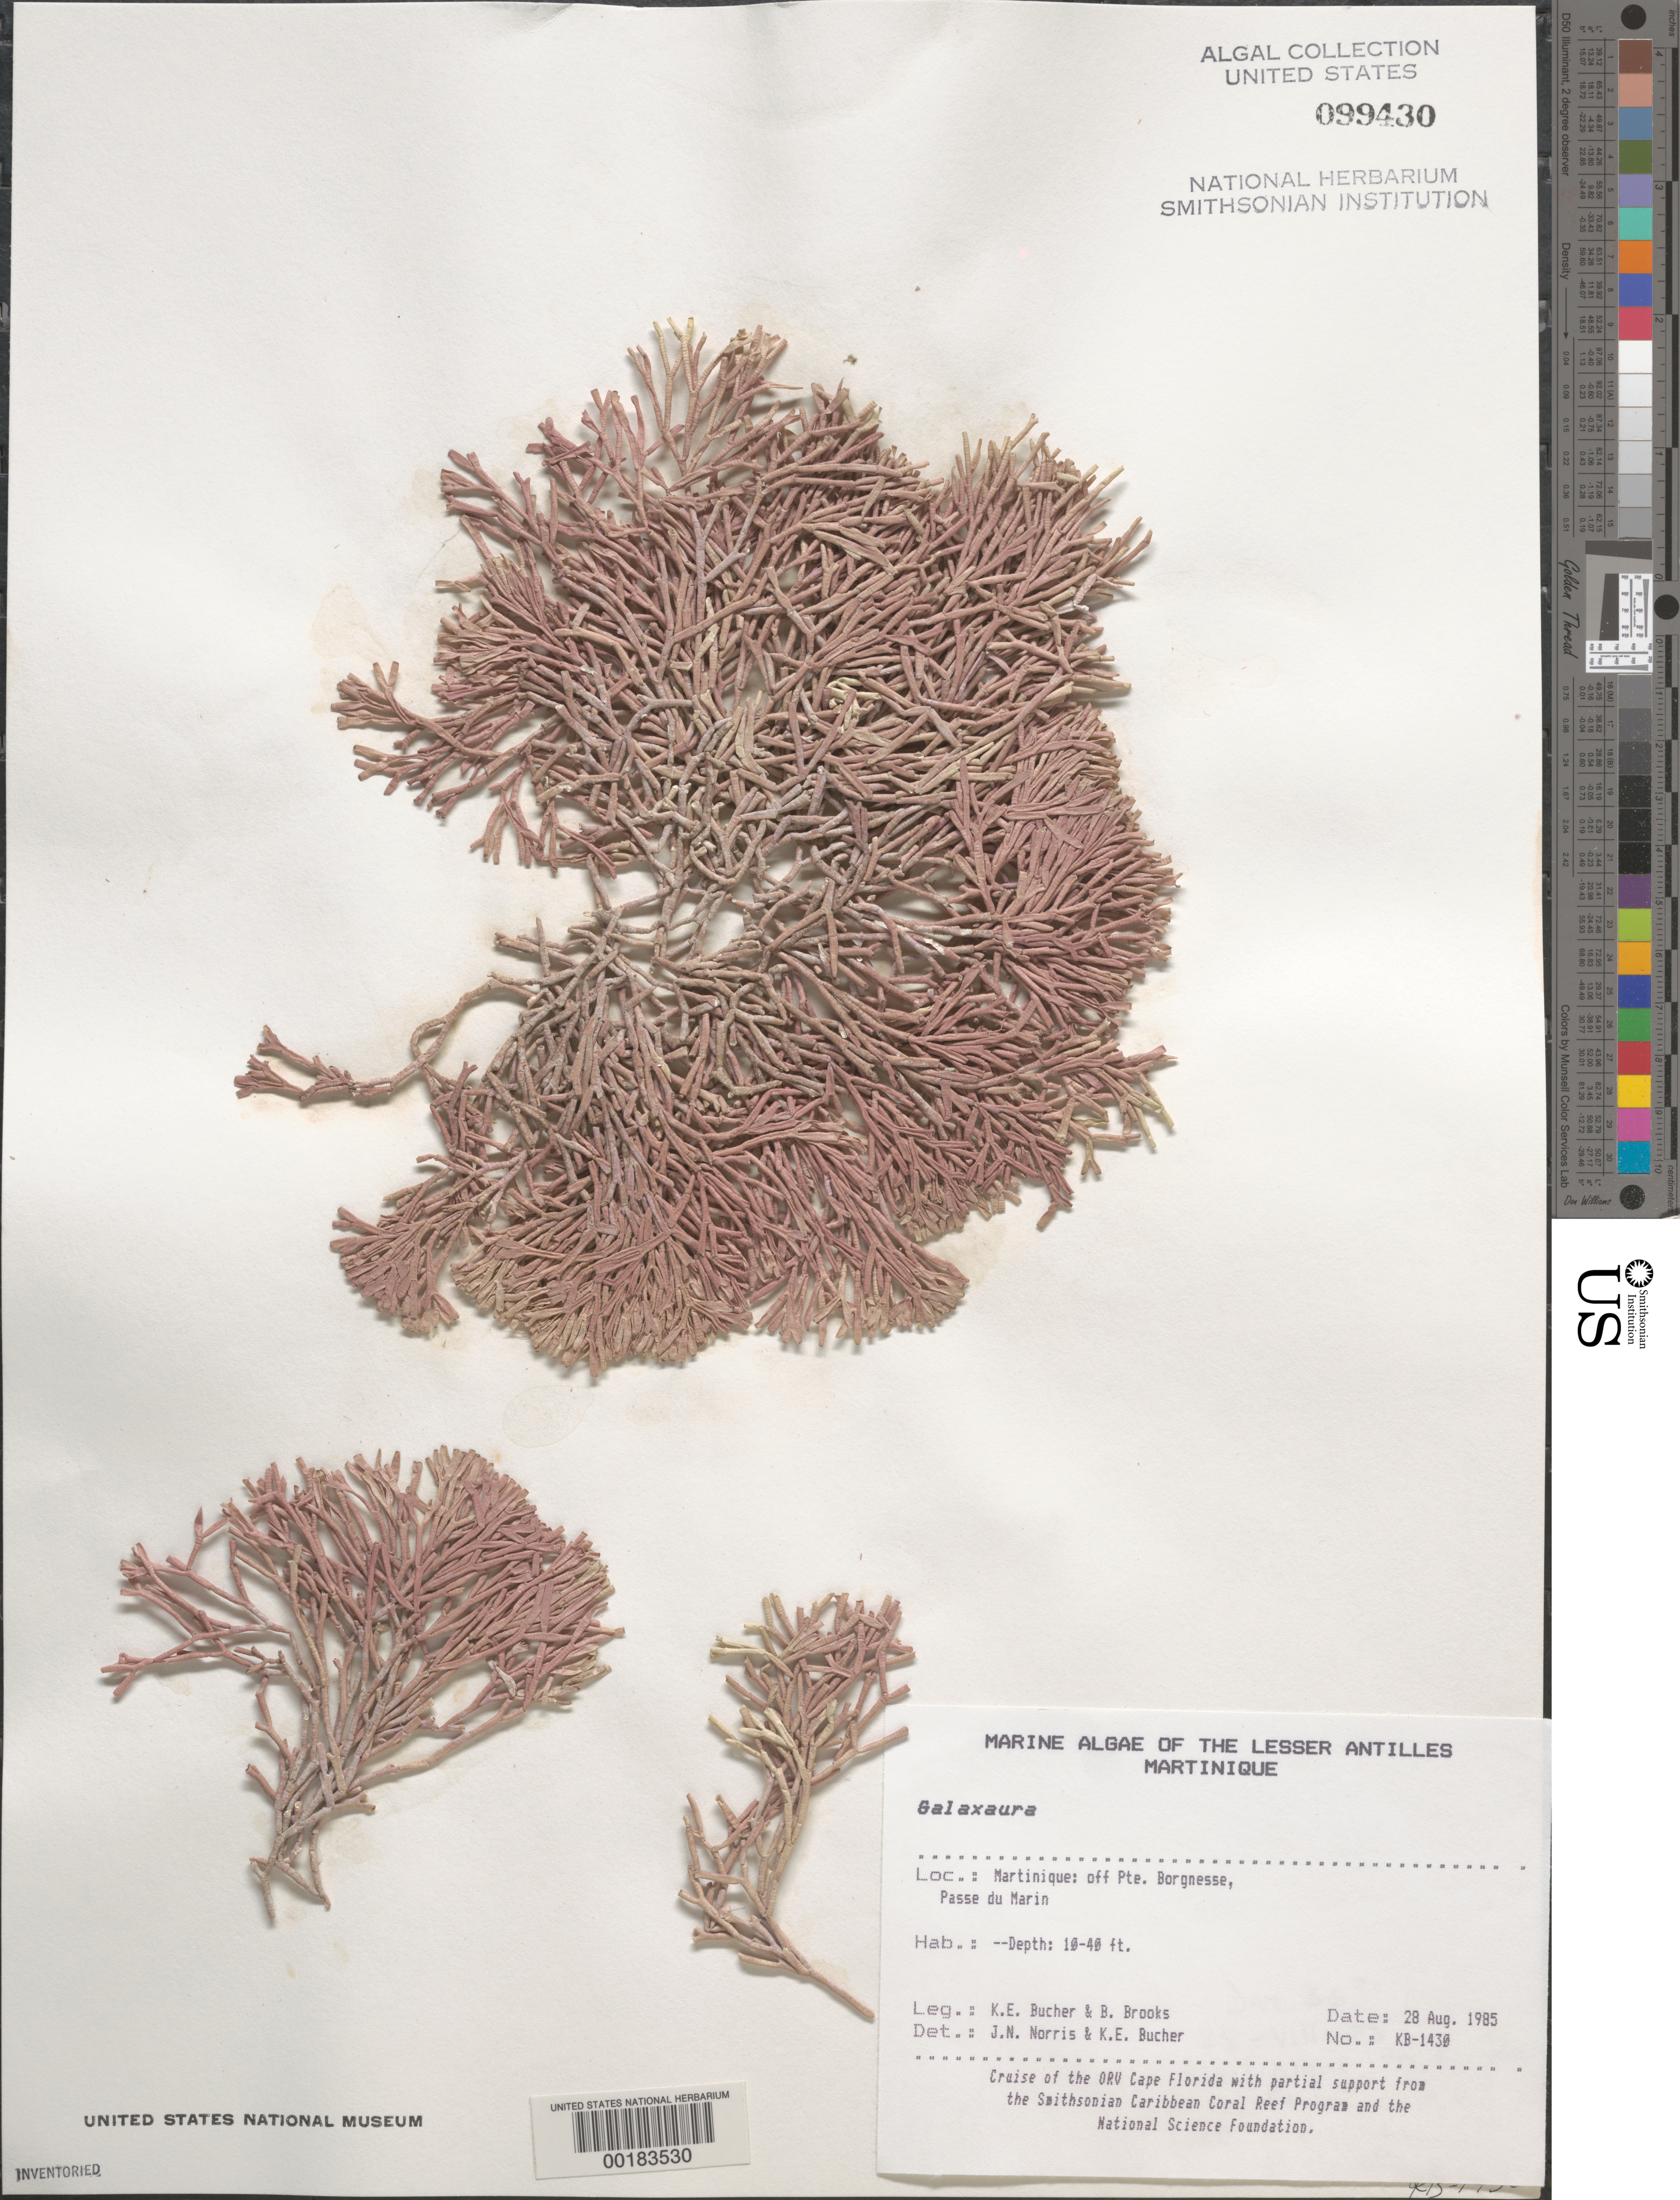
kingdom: Plantae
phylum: Rhodophyta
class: Florideophyceae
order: Nemaliales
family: Galaxauraceae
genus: Galaxaura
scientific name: Galaxaura sp.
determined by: Norris, J. N.; Bucher, K. E.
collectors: K. E. Bucher & B. Brooks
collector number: Kb-1430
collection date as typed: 28 Aug 1985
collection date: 1985-08-28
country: Martinique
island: Martinique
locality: Passe du Marin, off Pointe Borgnesse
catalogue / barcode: US 99430